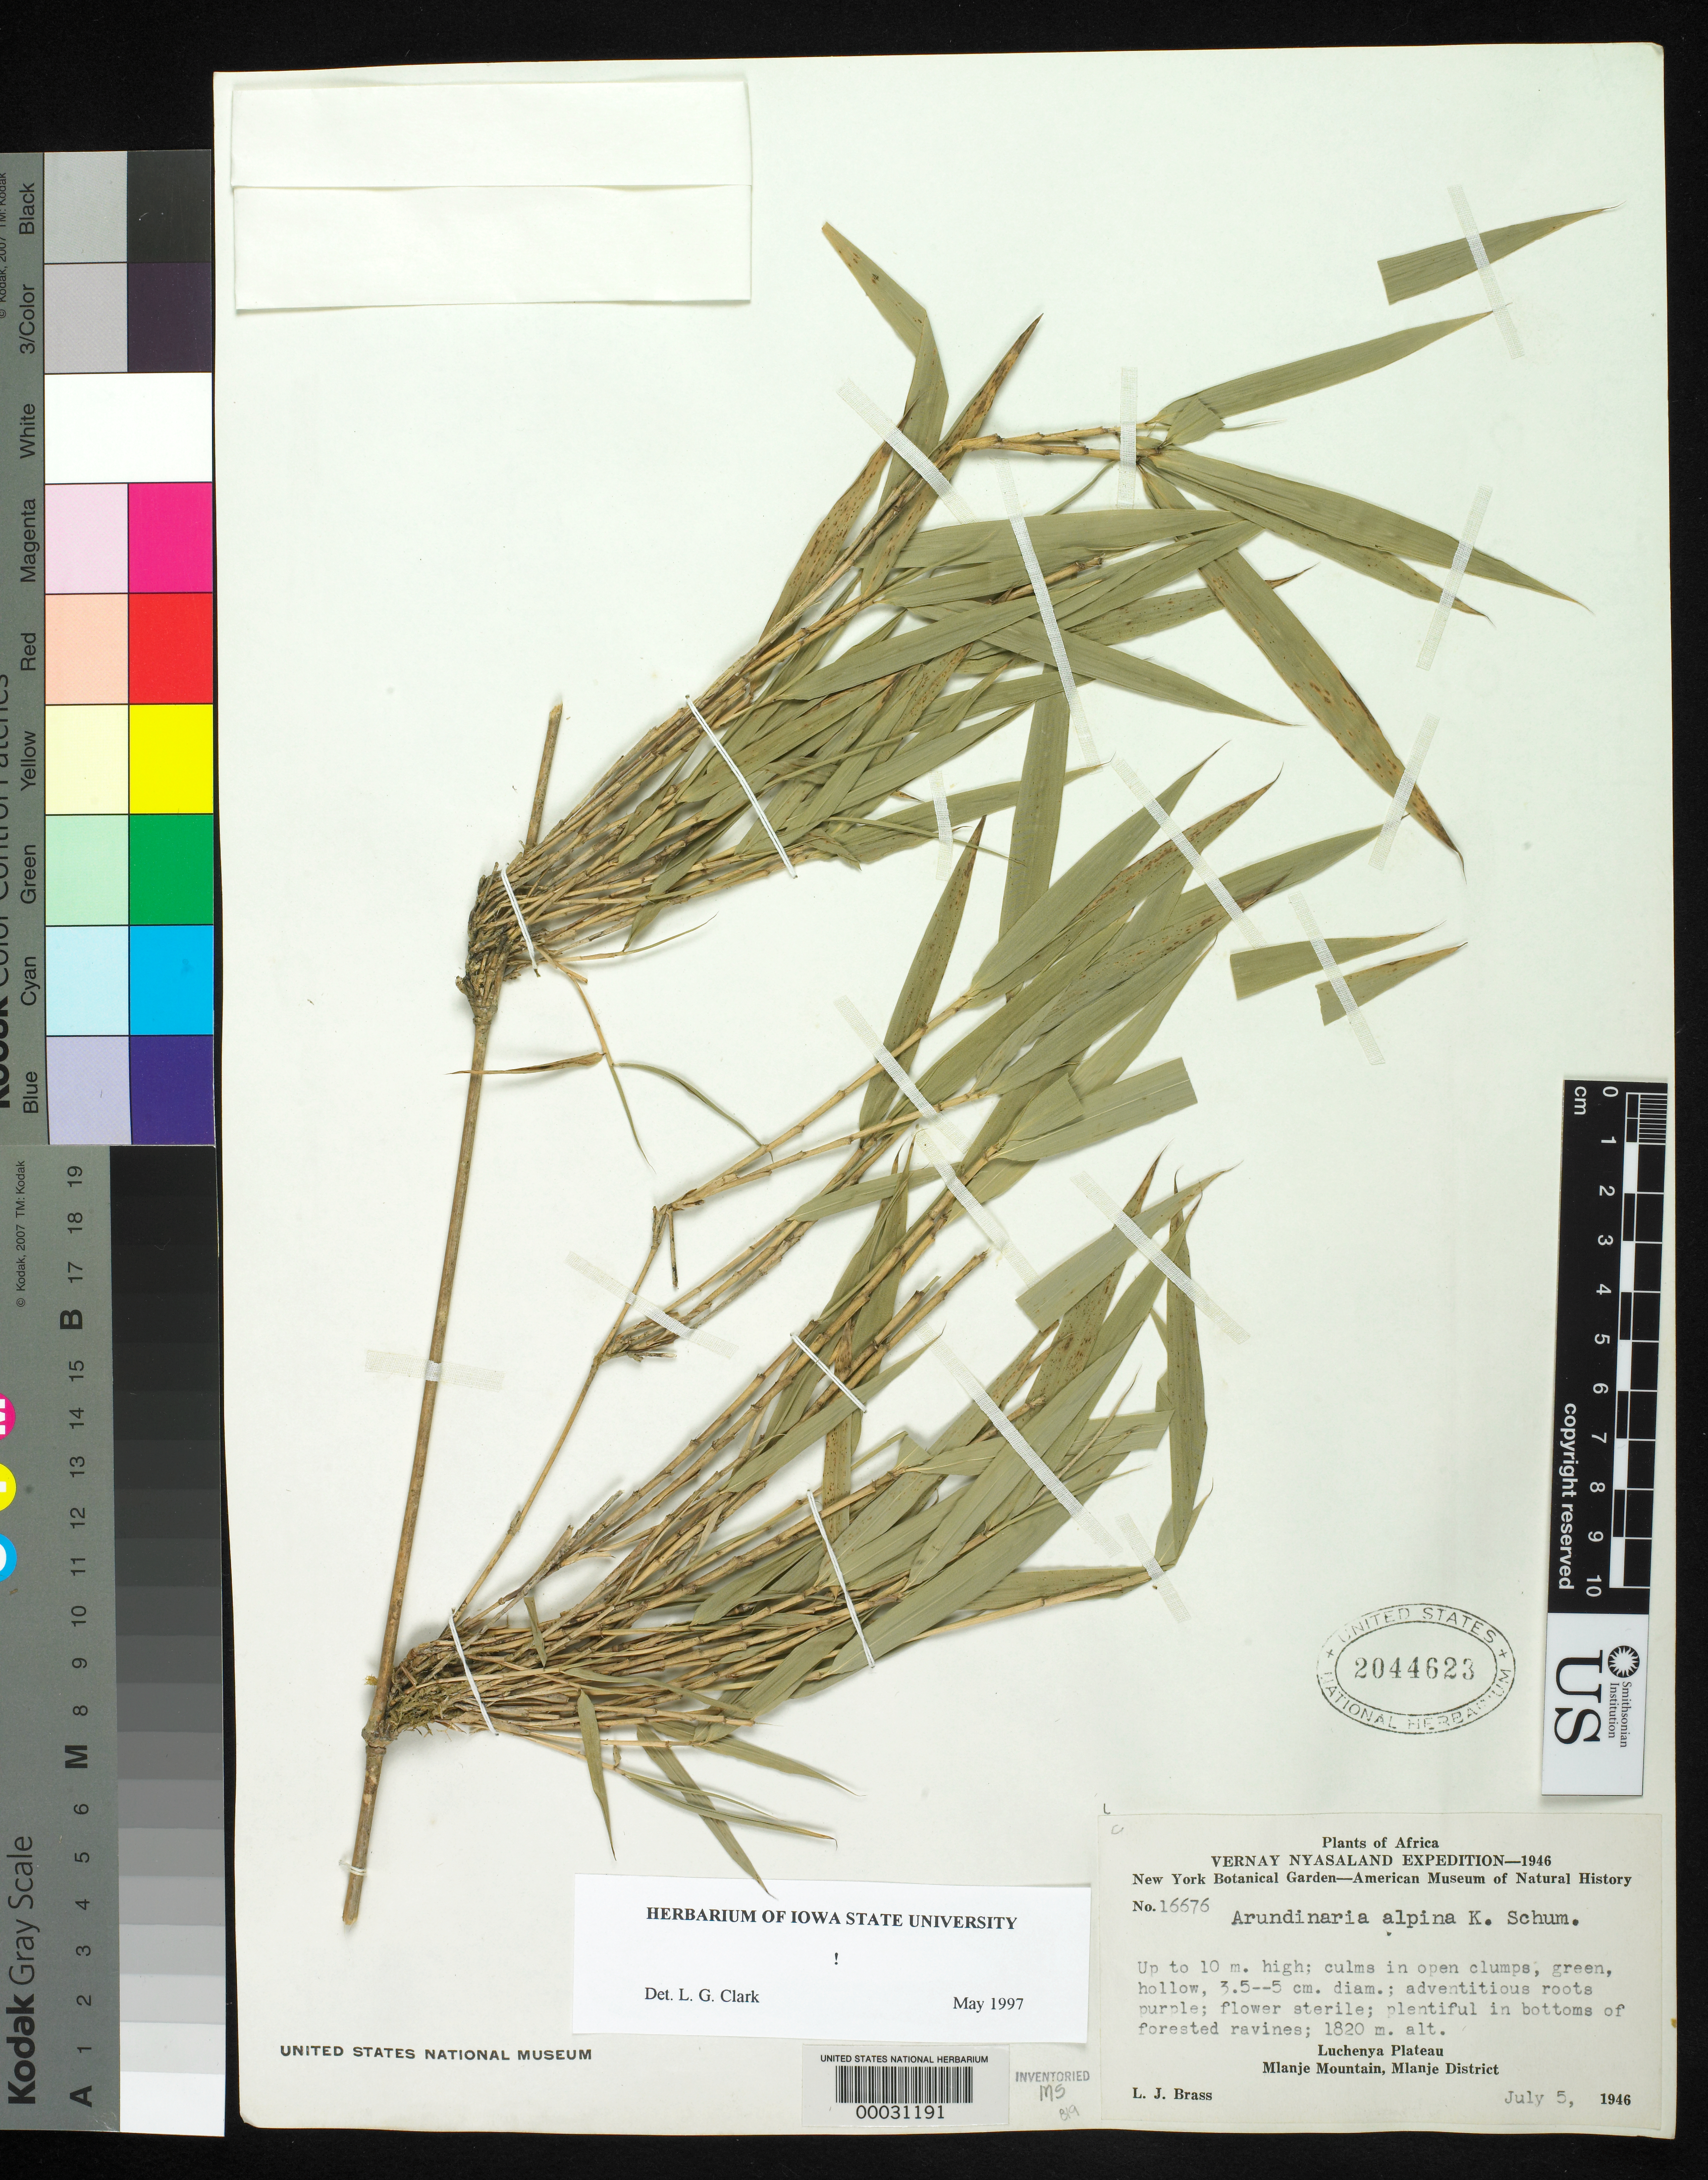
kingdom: Plantae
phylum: Tracheophyta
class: Liliopsida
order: Poales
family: Poaceae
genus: Oldeania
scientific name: Oldeania alpina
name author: (K. Schum.) Stapleton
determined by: Poaceae Reorganization Project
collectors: L. J. Brass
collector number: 16676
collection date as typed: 05 Jul 1946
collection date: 1946-07-05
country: Malawi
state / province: Southern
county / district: Mulanje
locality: Mlanje mountain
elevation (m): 1820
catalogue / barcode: US 2044623